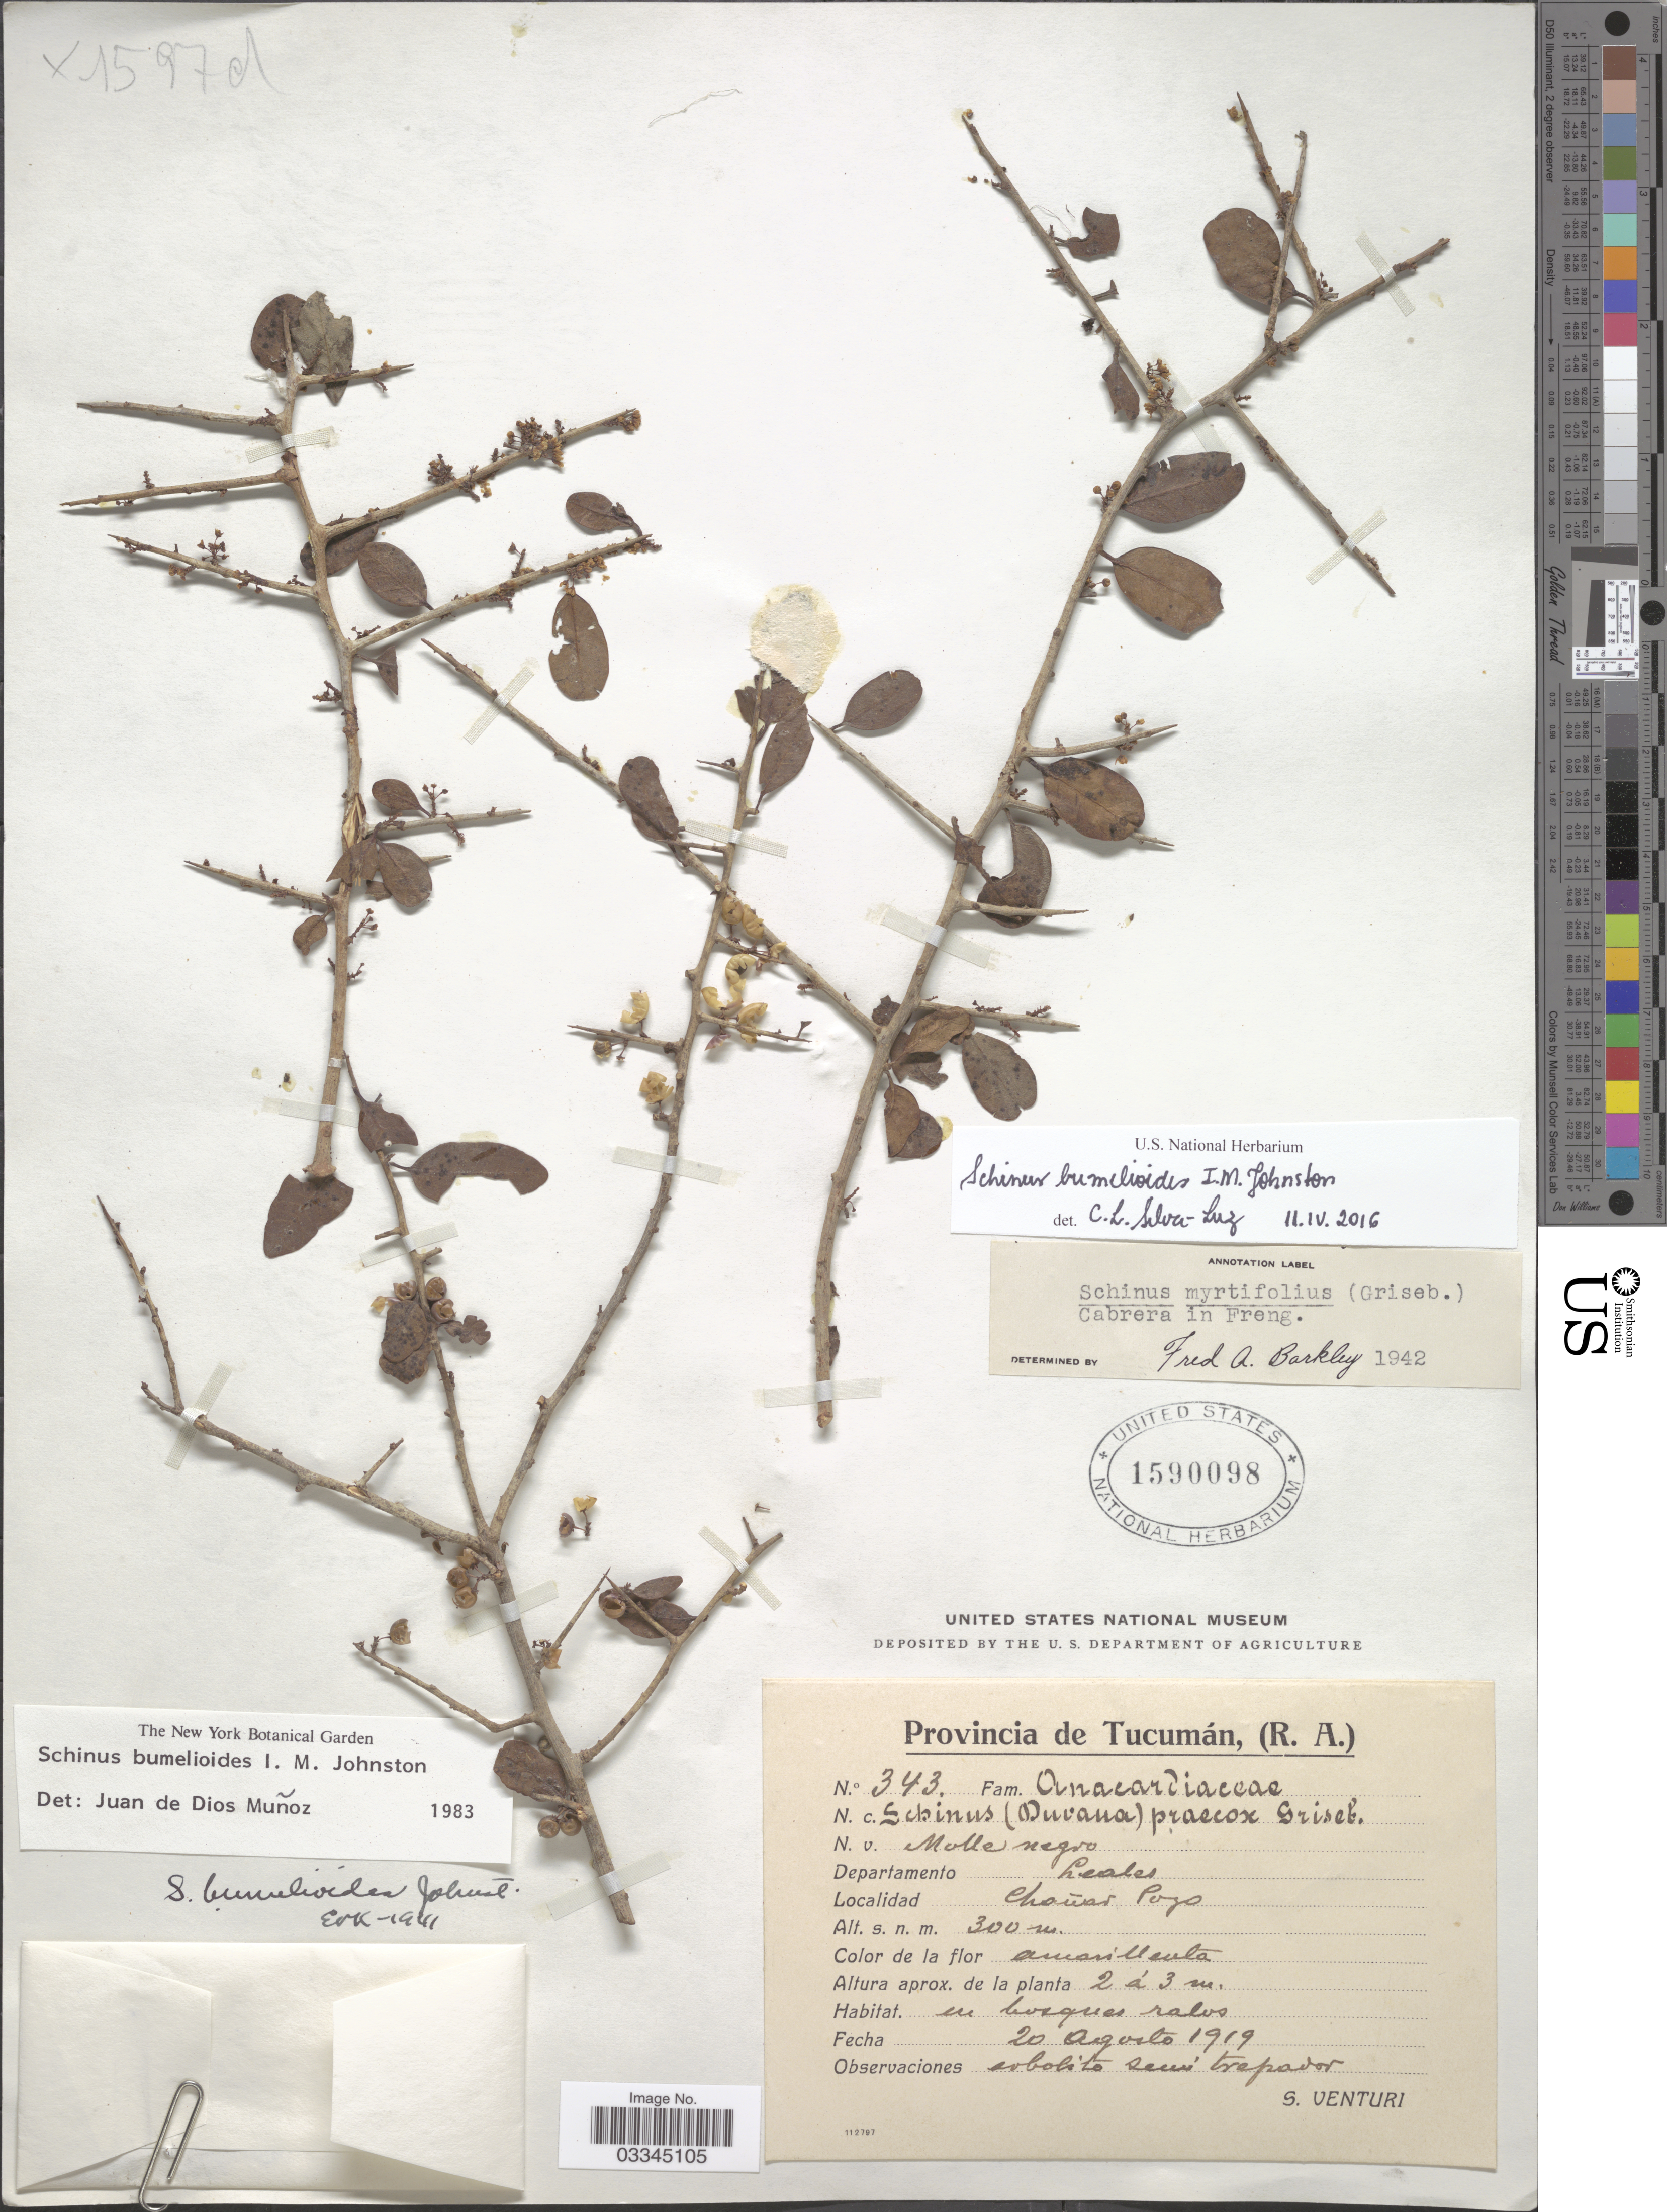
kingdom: Plantae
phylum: Tracheophyta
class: Magnoliopsida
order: Sapindales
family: Anacardiaceae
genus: Schinus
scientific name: Schinus bumelioides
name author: I.M. Johnst.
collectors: S. Venturi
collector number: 343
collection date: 1919-08-20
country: Argentina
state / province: Tucuman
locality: Departamento Leales, Chañar Pozo.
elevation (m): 300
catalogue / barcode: US 1590098